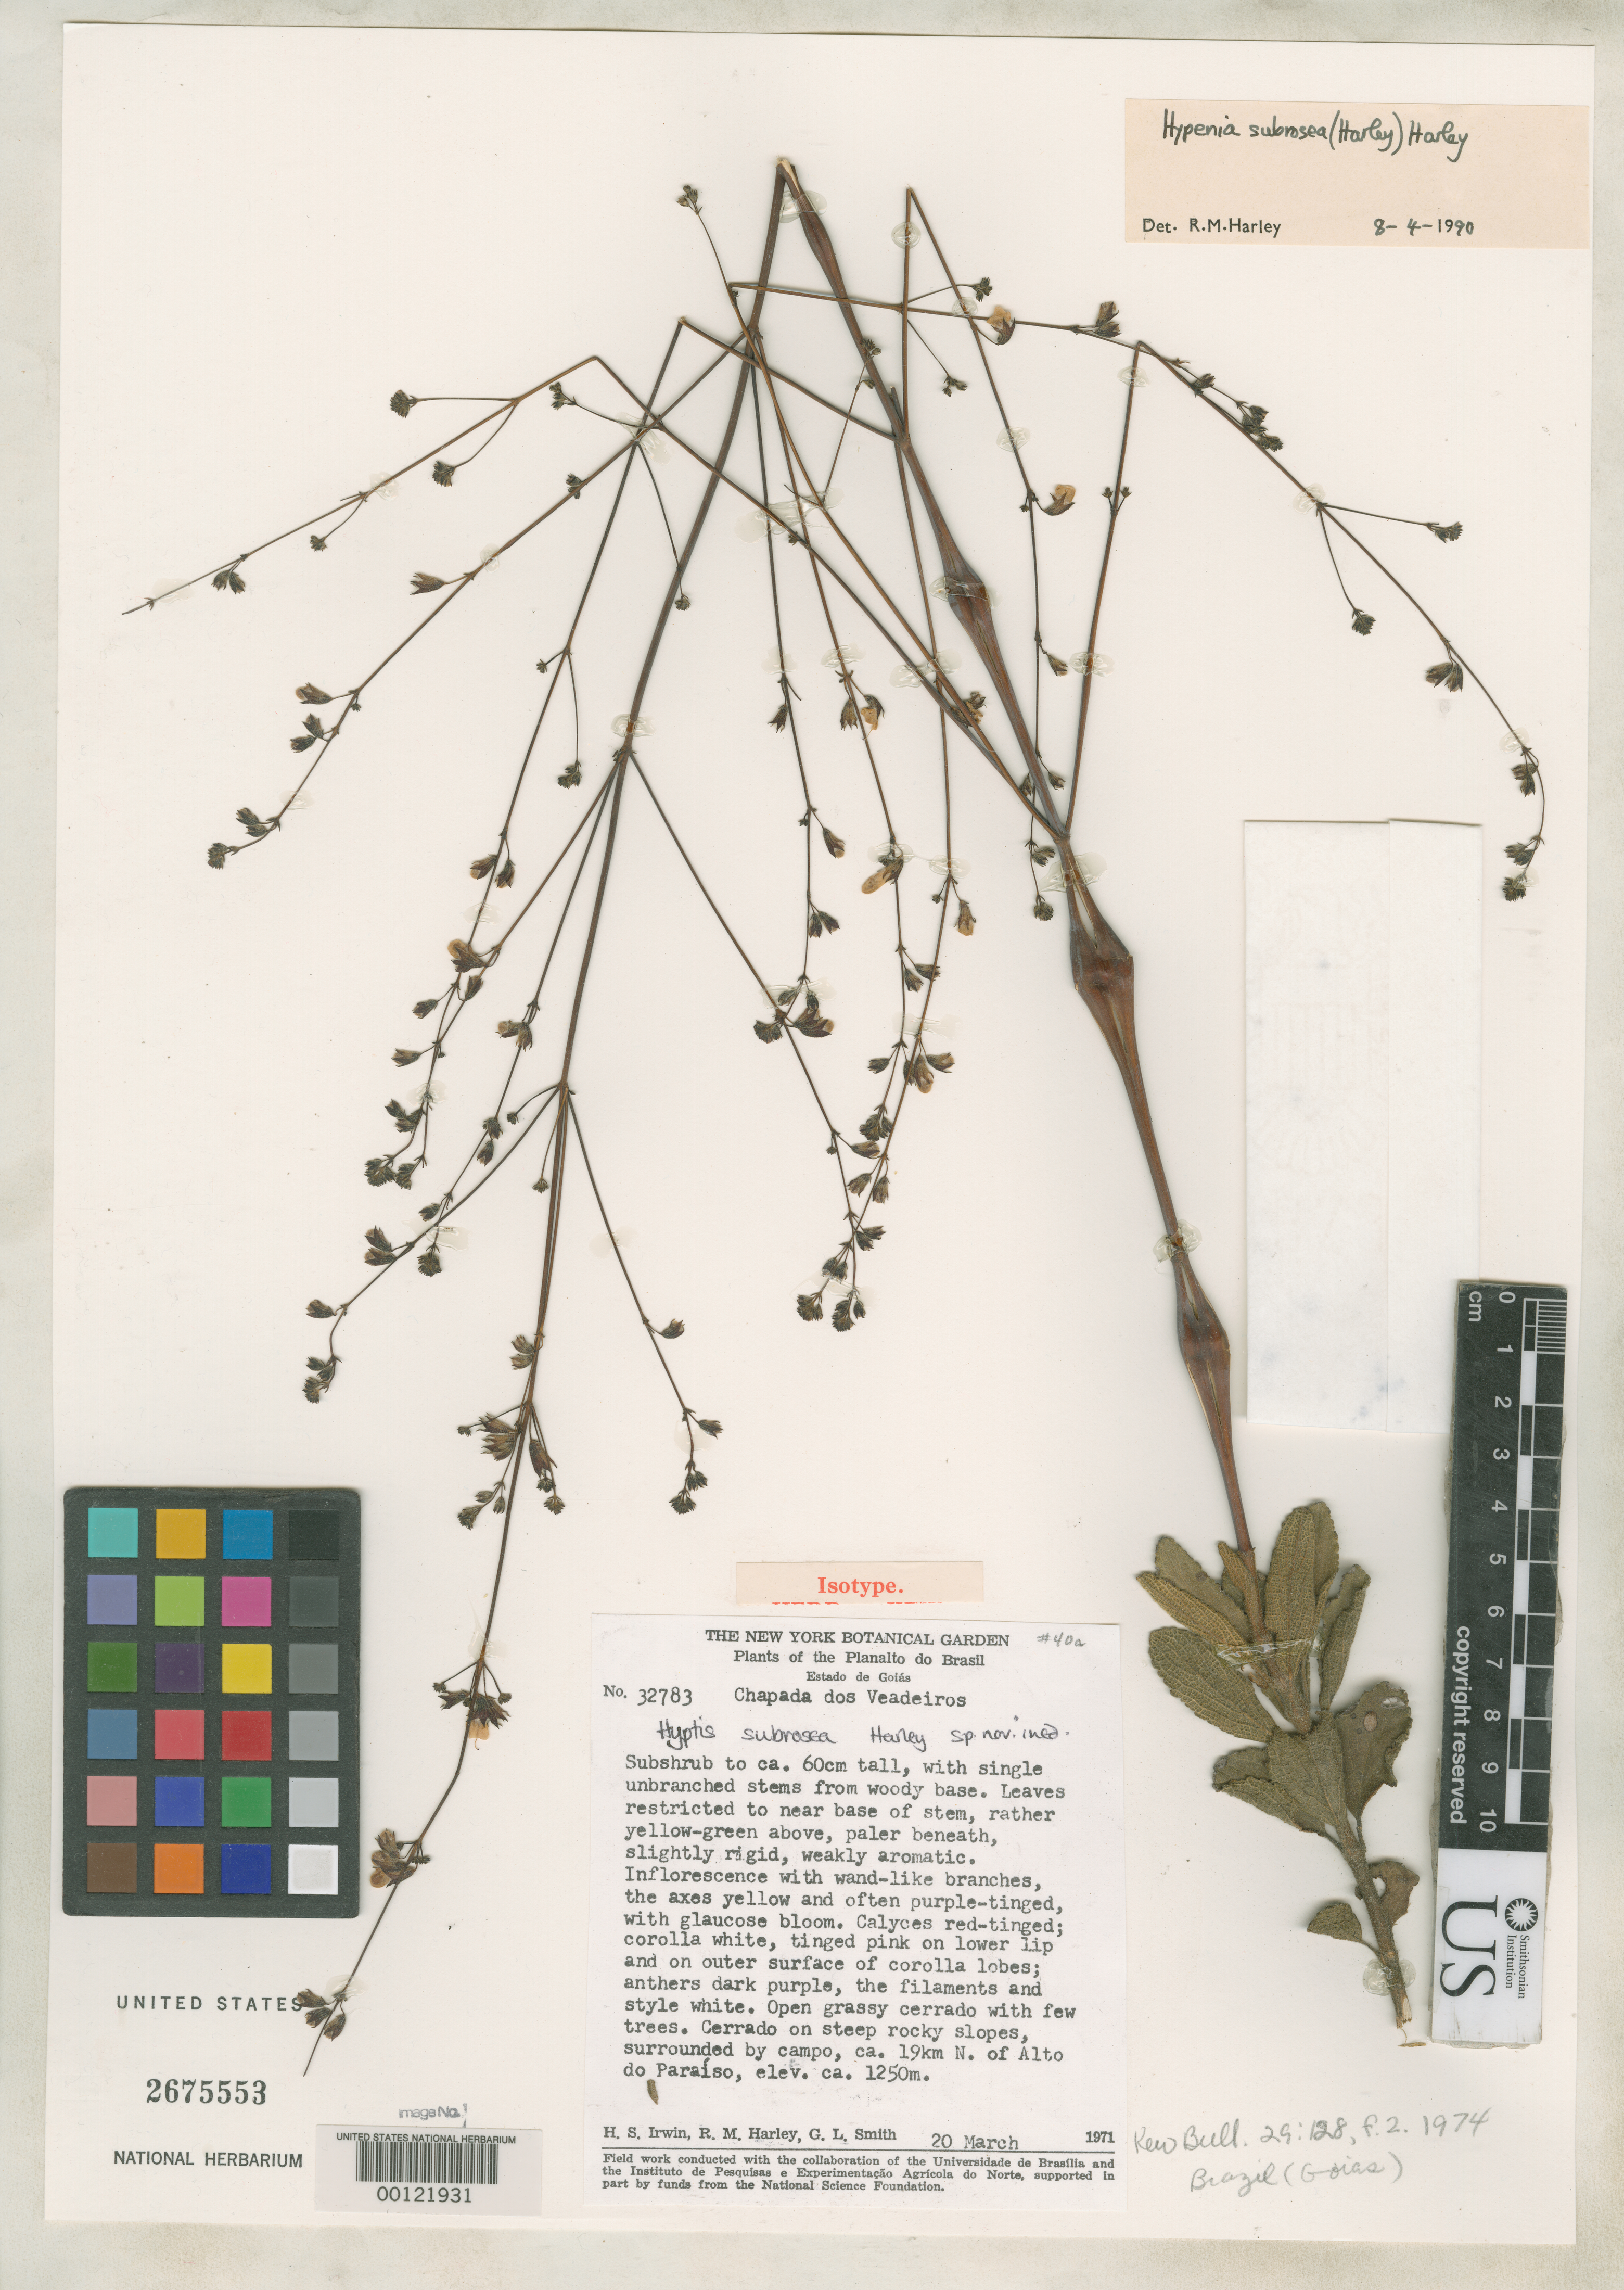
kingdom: Plantae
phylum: Tracheophyta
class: Magnoliopsida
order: Lamiales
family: Lamiaceae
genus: Hyptis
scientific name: Hyptis subrosea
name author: Harley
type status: Isotype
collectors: H. Irwin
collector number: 32783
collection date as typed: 20 Mar 1971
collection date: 1971-03-20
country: Brazil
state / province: Goiás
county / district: Alto Paraiso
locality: Chapada dos Veadeiros, 19 km. north of Alto do Paraiso.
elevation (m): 1250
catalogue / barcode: US 2675553